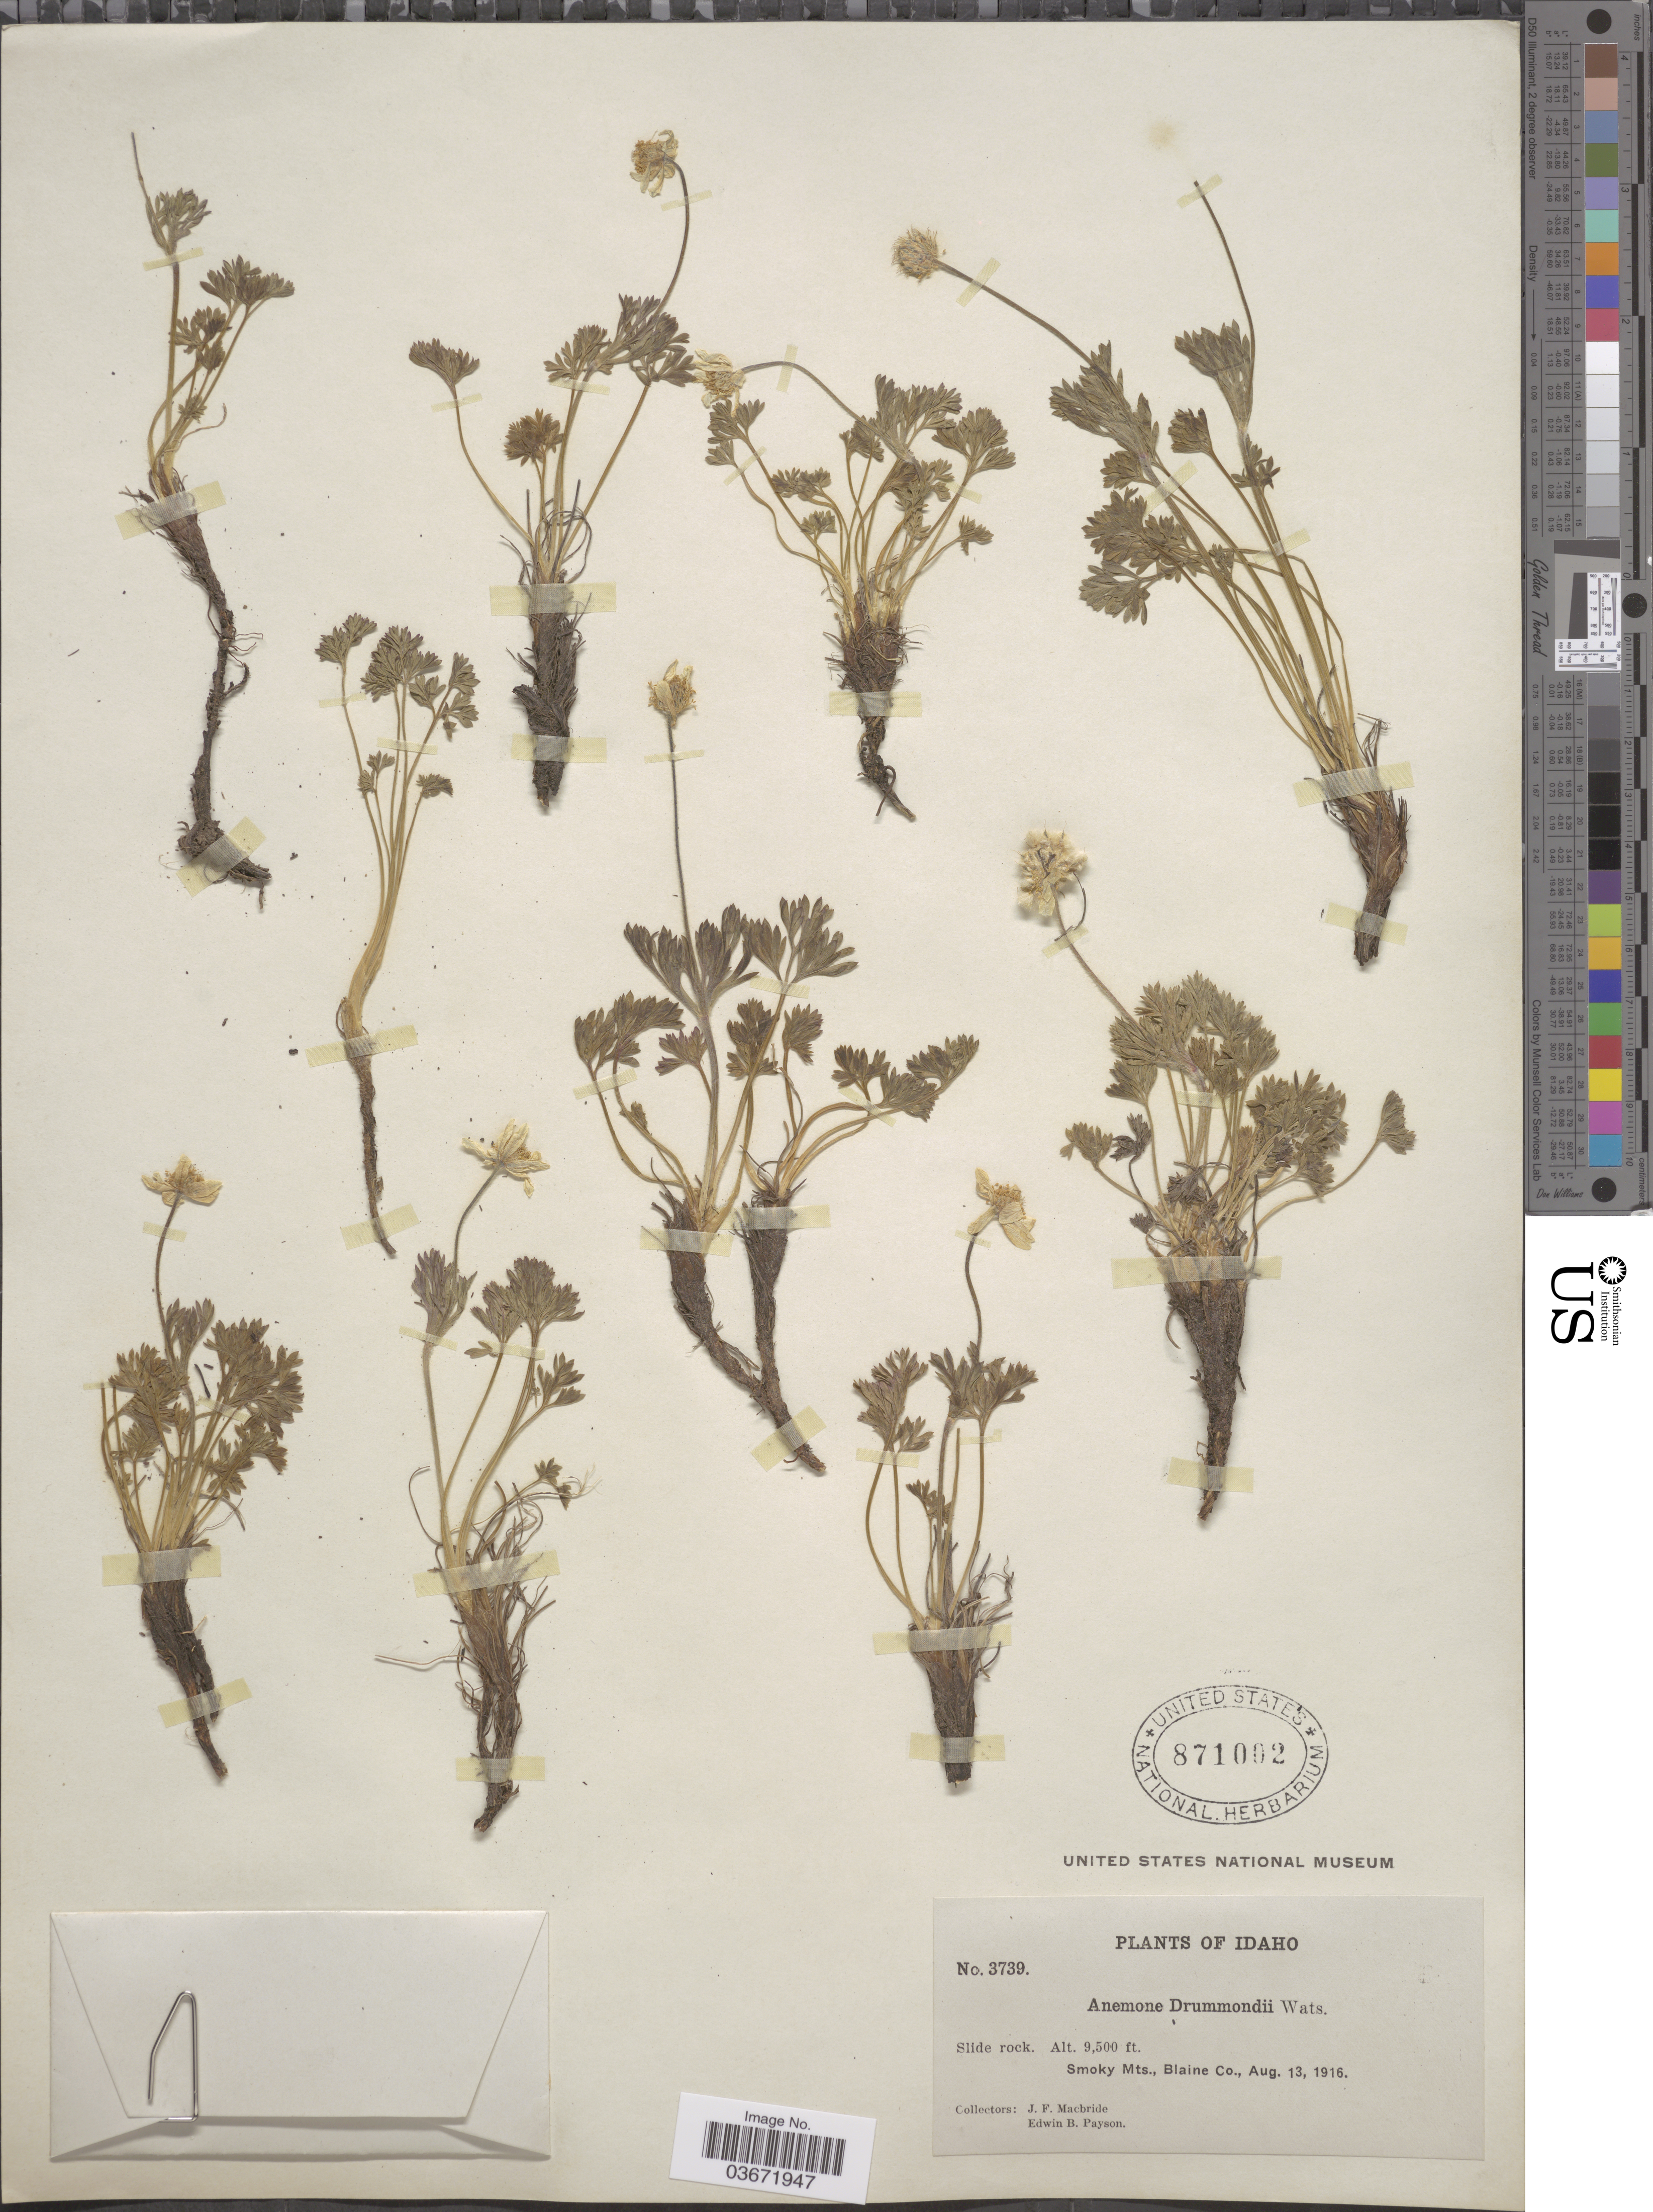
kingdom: Plantae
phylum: Tracheophyta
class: Magnoliopsida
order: Ranunculales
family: Ranunculaceae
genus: Anemone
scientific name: Anemone drummondii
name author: S. Watson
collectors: J. F. Macbride & E. B. Payson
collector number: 3739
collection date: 1916-08-13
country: United States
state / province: Idaho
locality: Smoky Mts., Blaine Co.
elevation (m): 2896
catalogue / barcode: US 871002